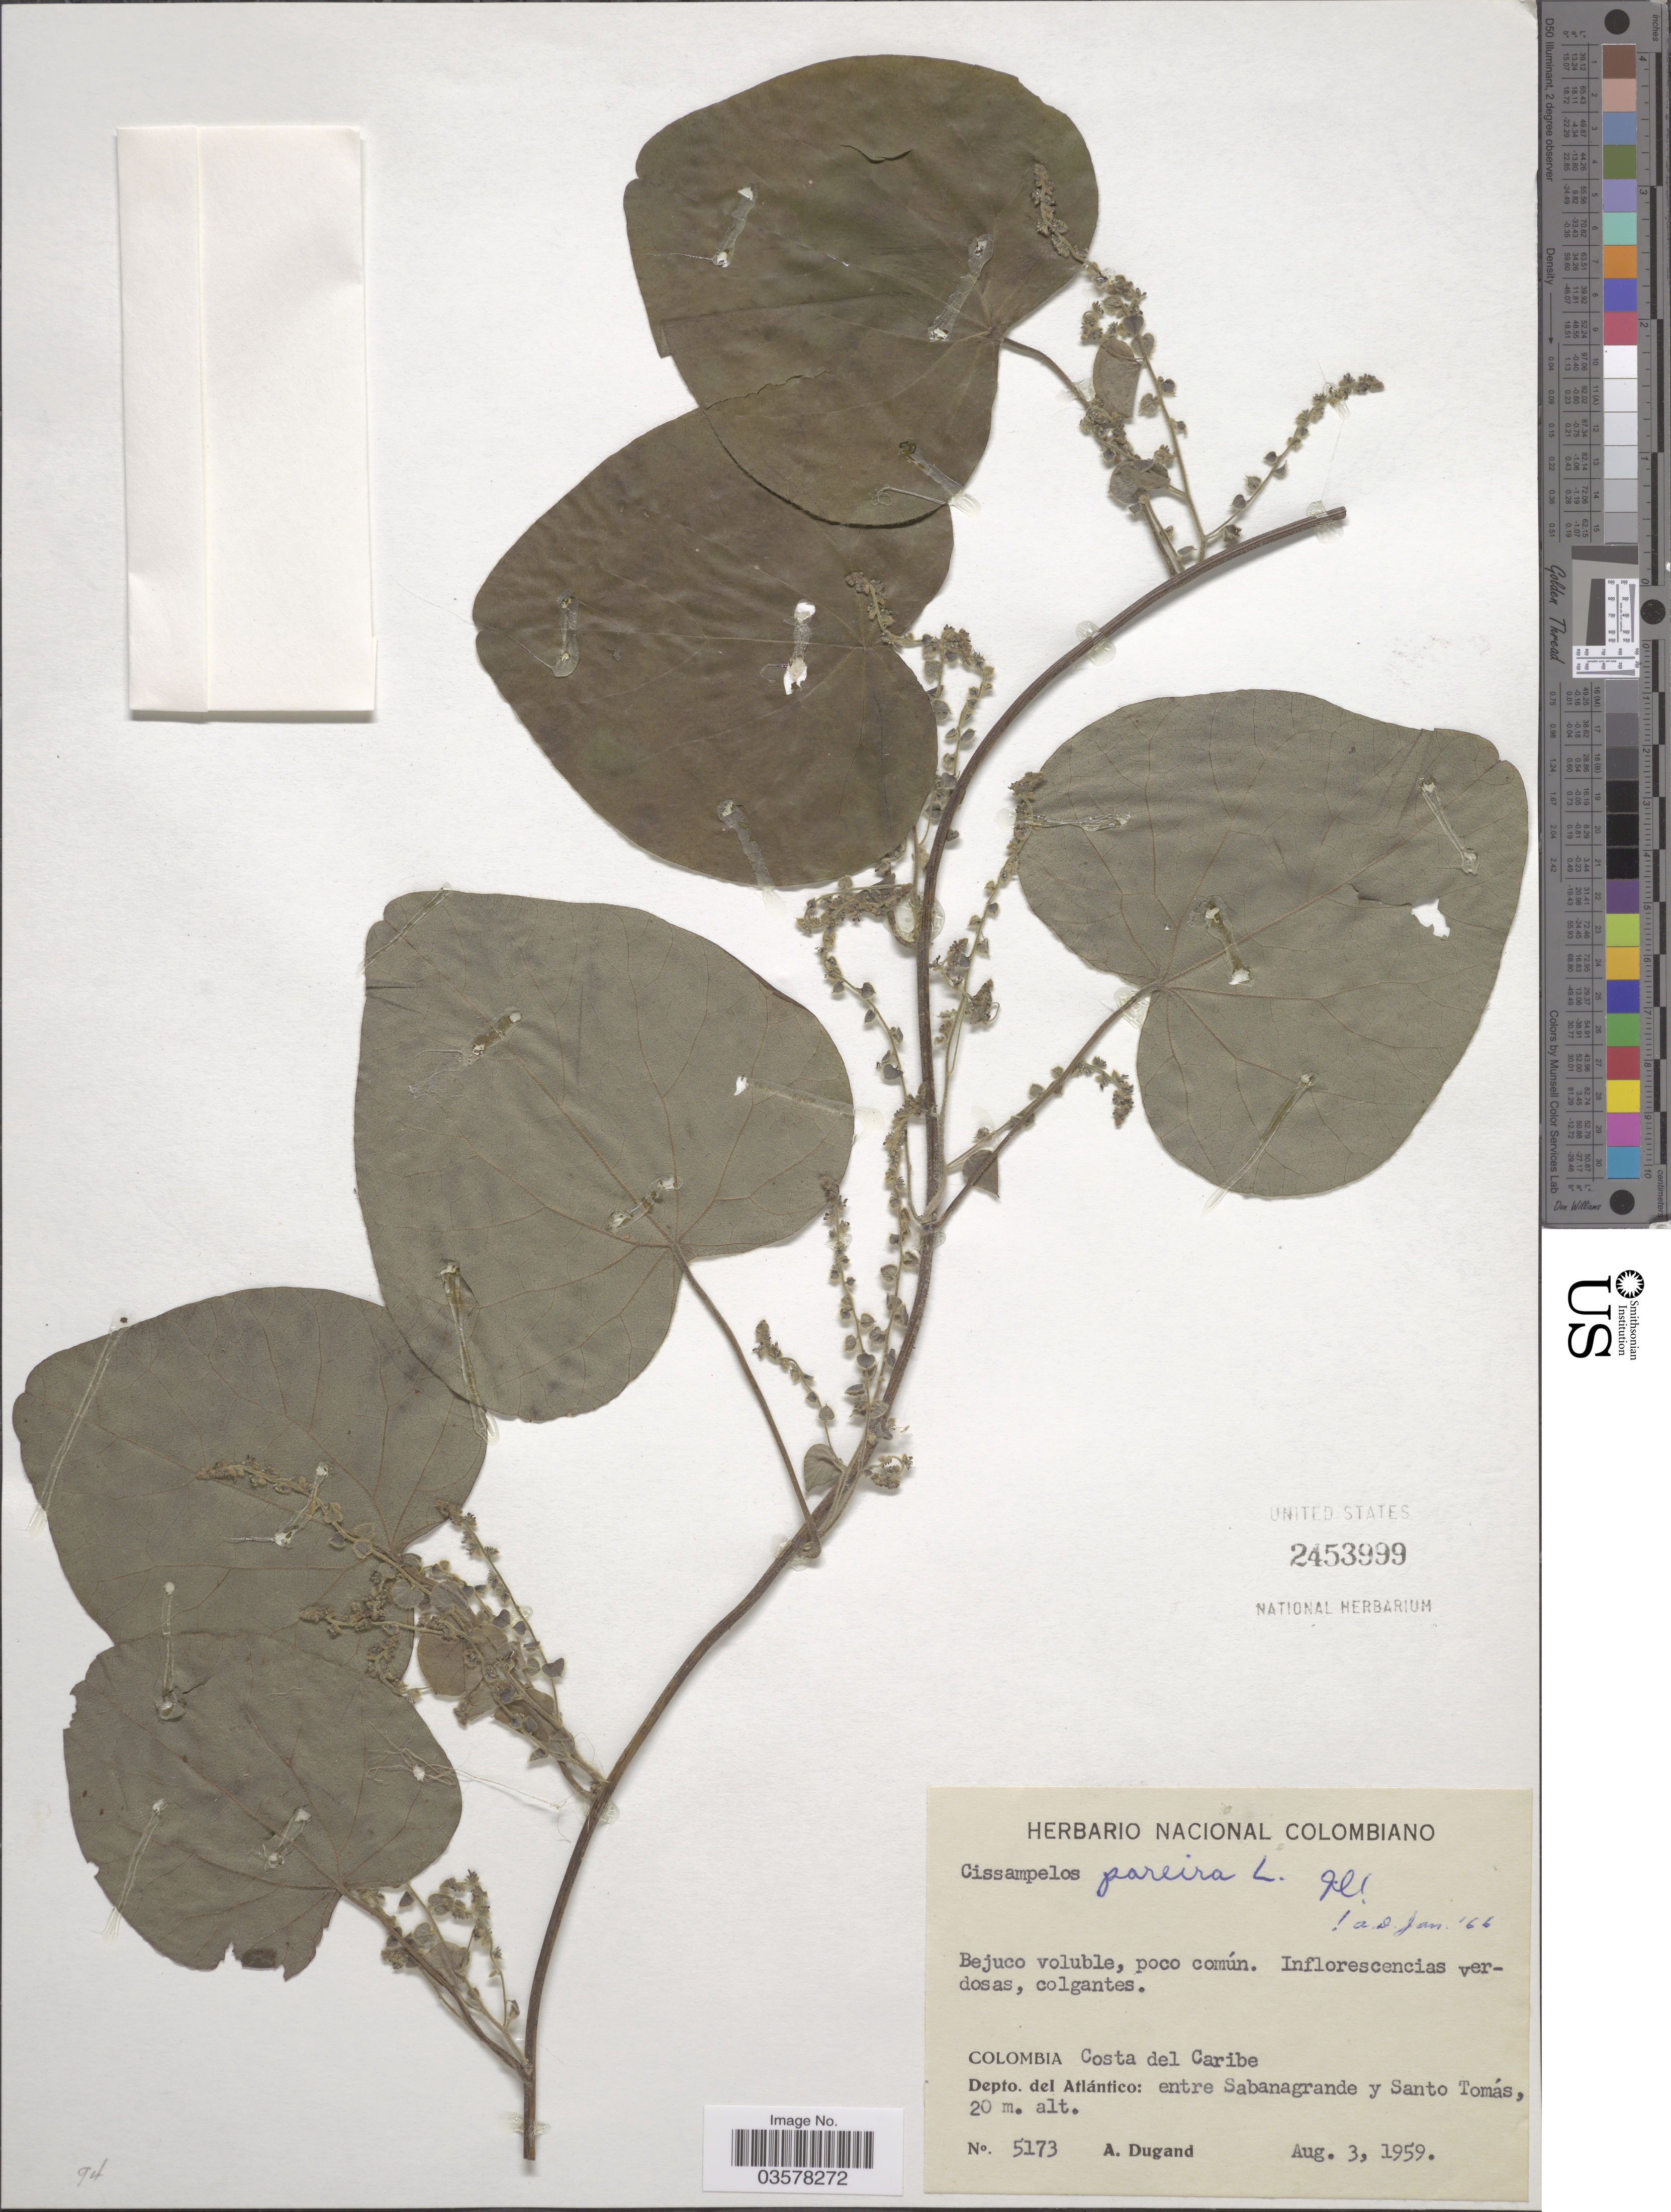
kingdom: Plantae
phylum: Tracheophyta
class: Magnoliopsida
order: Ranunculales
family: Menispermaceae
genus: Cissampelos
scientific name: Cissampelos pareira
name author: L.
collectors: A. Dugand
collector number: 5173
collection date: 1959-08-03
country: Colombia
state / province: Atlántico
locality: Costa del Caribe - Depto. del Atlántico: entre Sabanagrande y Santo Tomás.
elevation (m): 20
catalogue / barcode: US 2453999